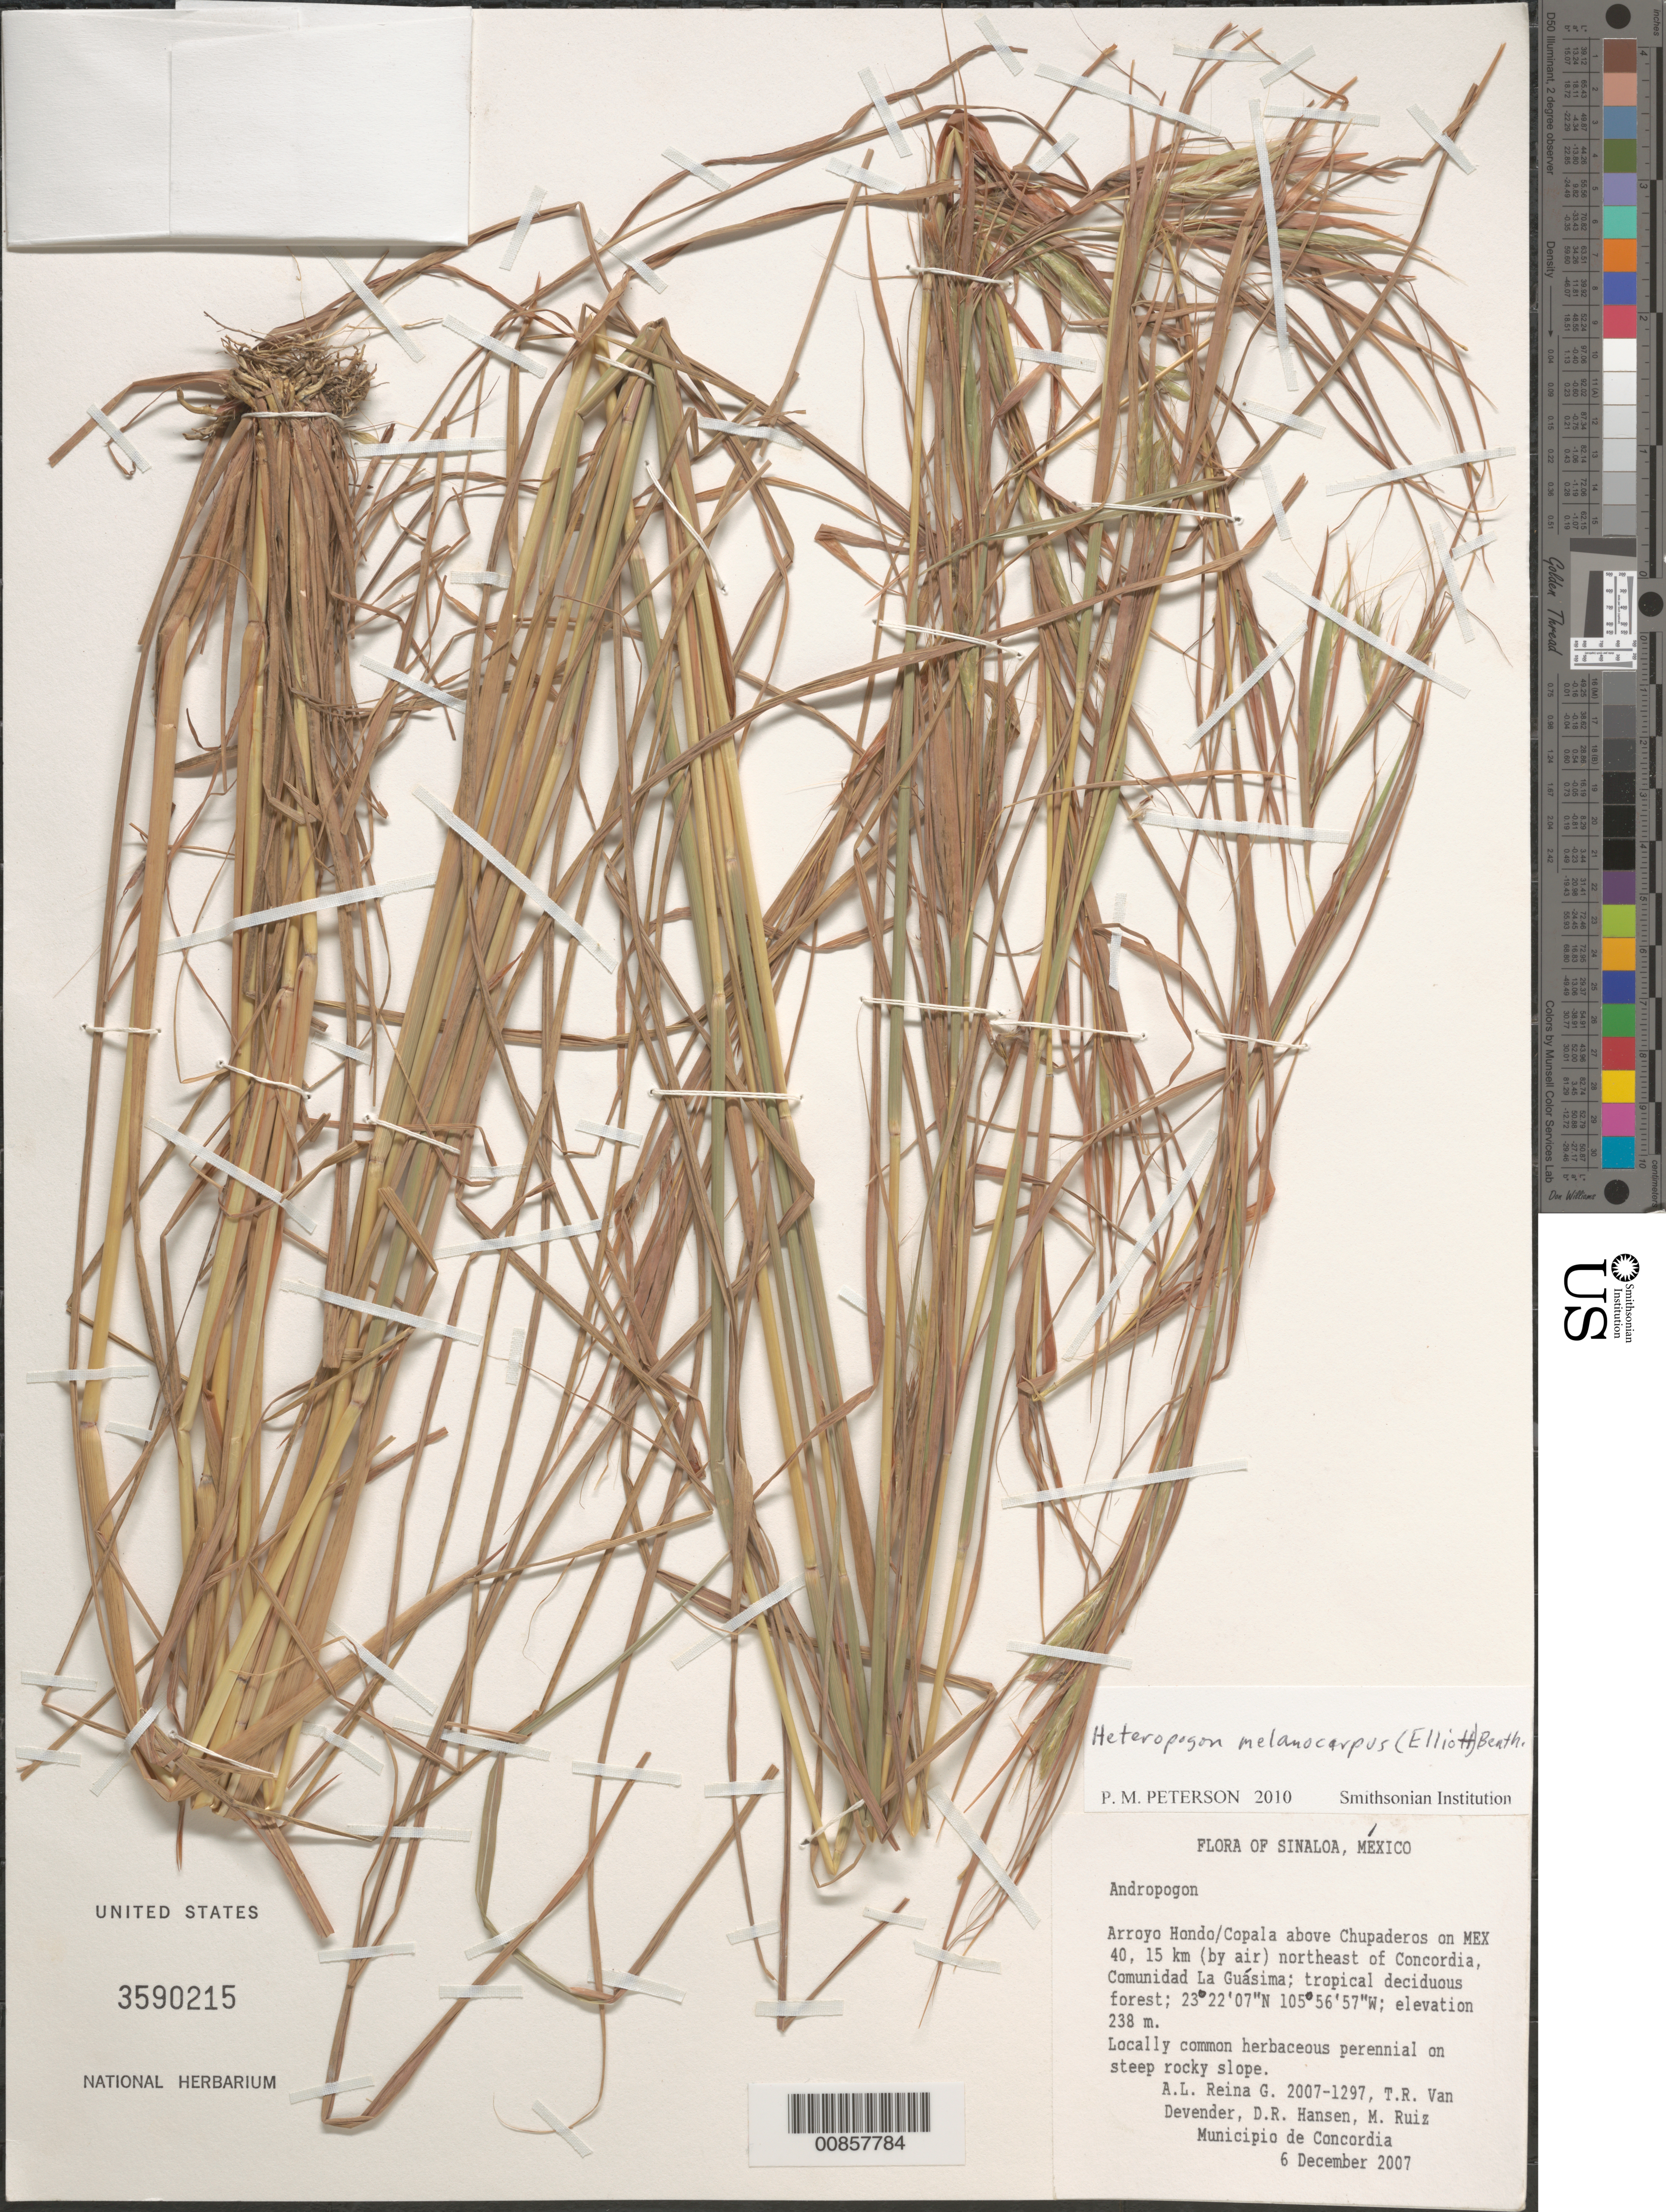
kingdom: Plantae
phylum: Tracheophyta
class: Liliopsida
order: Poales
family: Poaceae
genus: Heteropogon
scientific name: Heteropogon melanocarpus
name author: (Elliott) Benth.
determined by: Peterson, Paul M., (BOT), Smithsonian Institution - National Museum of Natural History (UNITED STATES)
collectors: A. L. Reina G., T. R. Van Devender, D. R. Hansen & M. Ruiz G.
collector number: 2007-1297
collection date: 2007-12-06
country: Mexico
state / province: Sinaloa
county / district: Concordia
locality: Arroyo Hondo/Copala above Chupaderos on MEX 40, 15 km (by air) NE of Concordia, Communidad a Guásima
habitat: Tropical deciduos forest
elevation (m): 238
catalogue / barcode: US 3590215